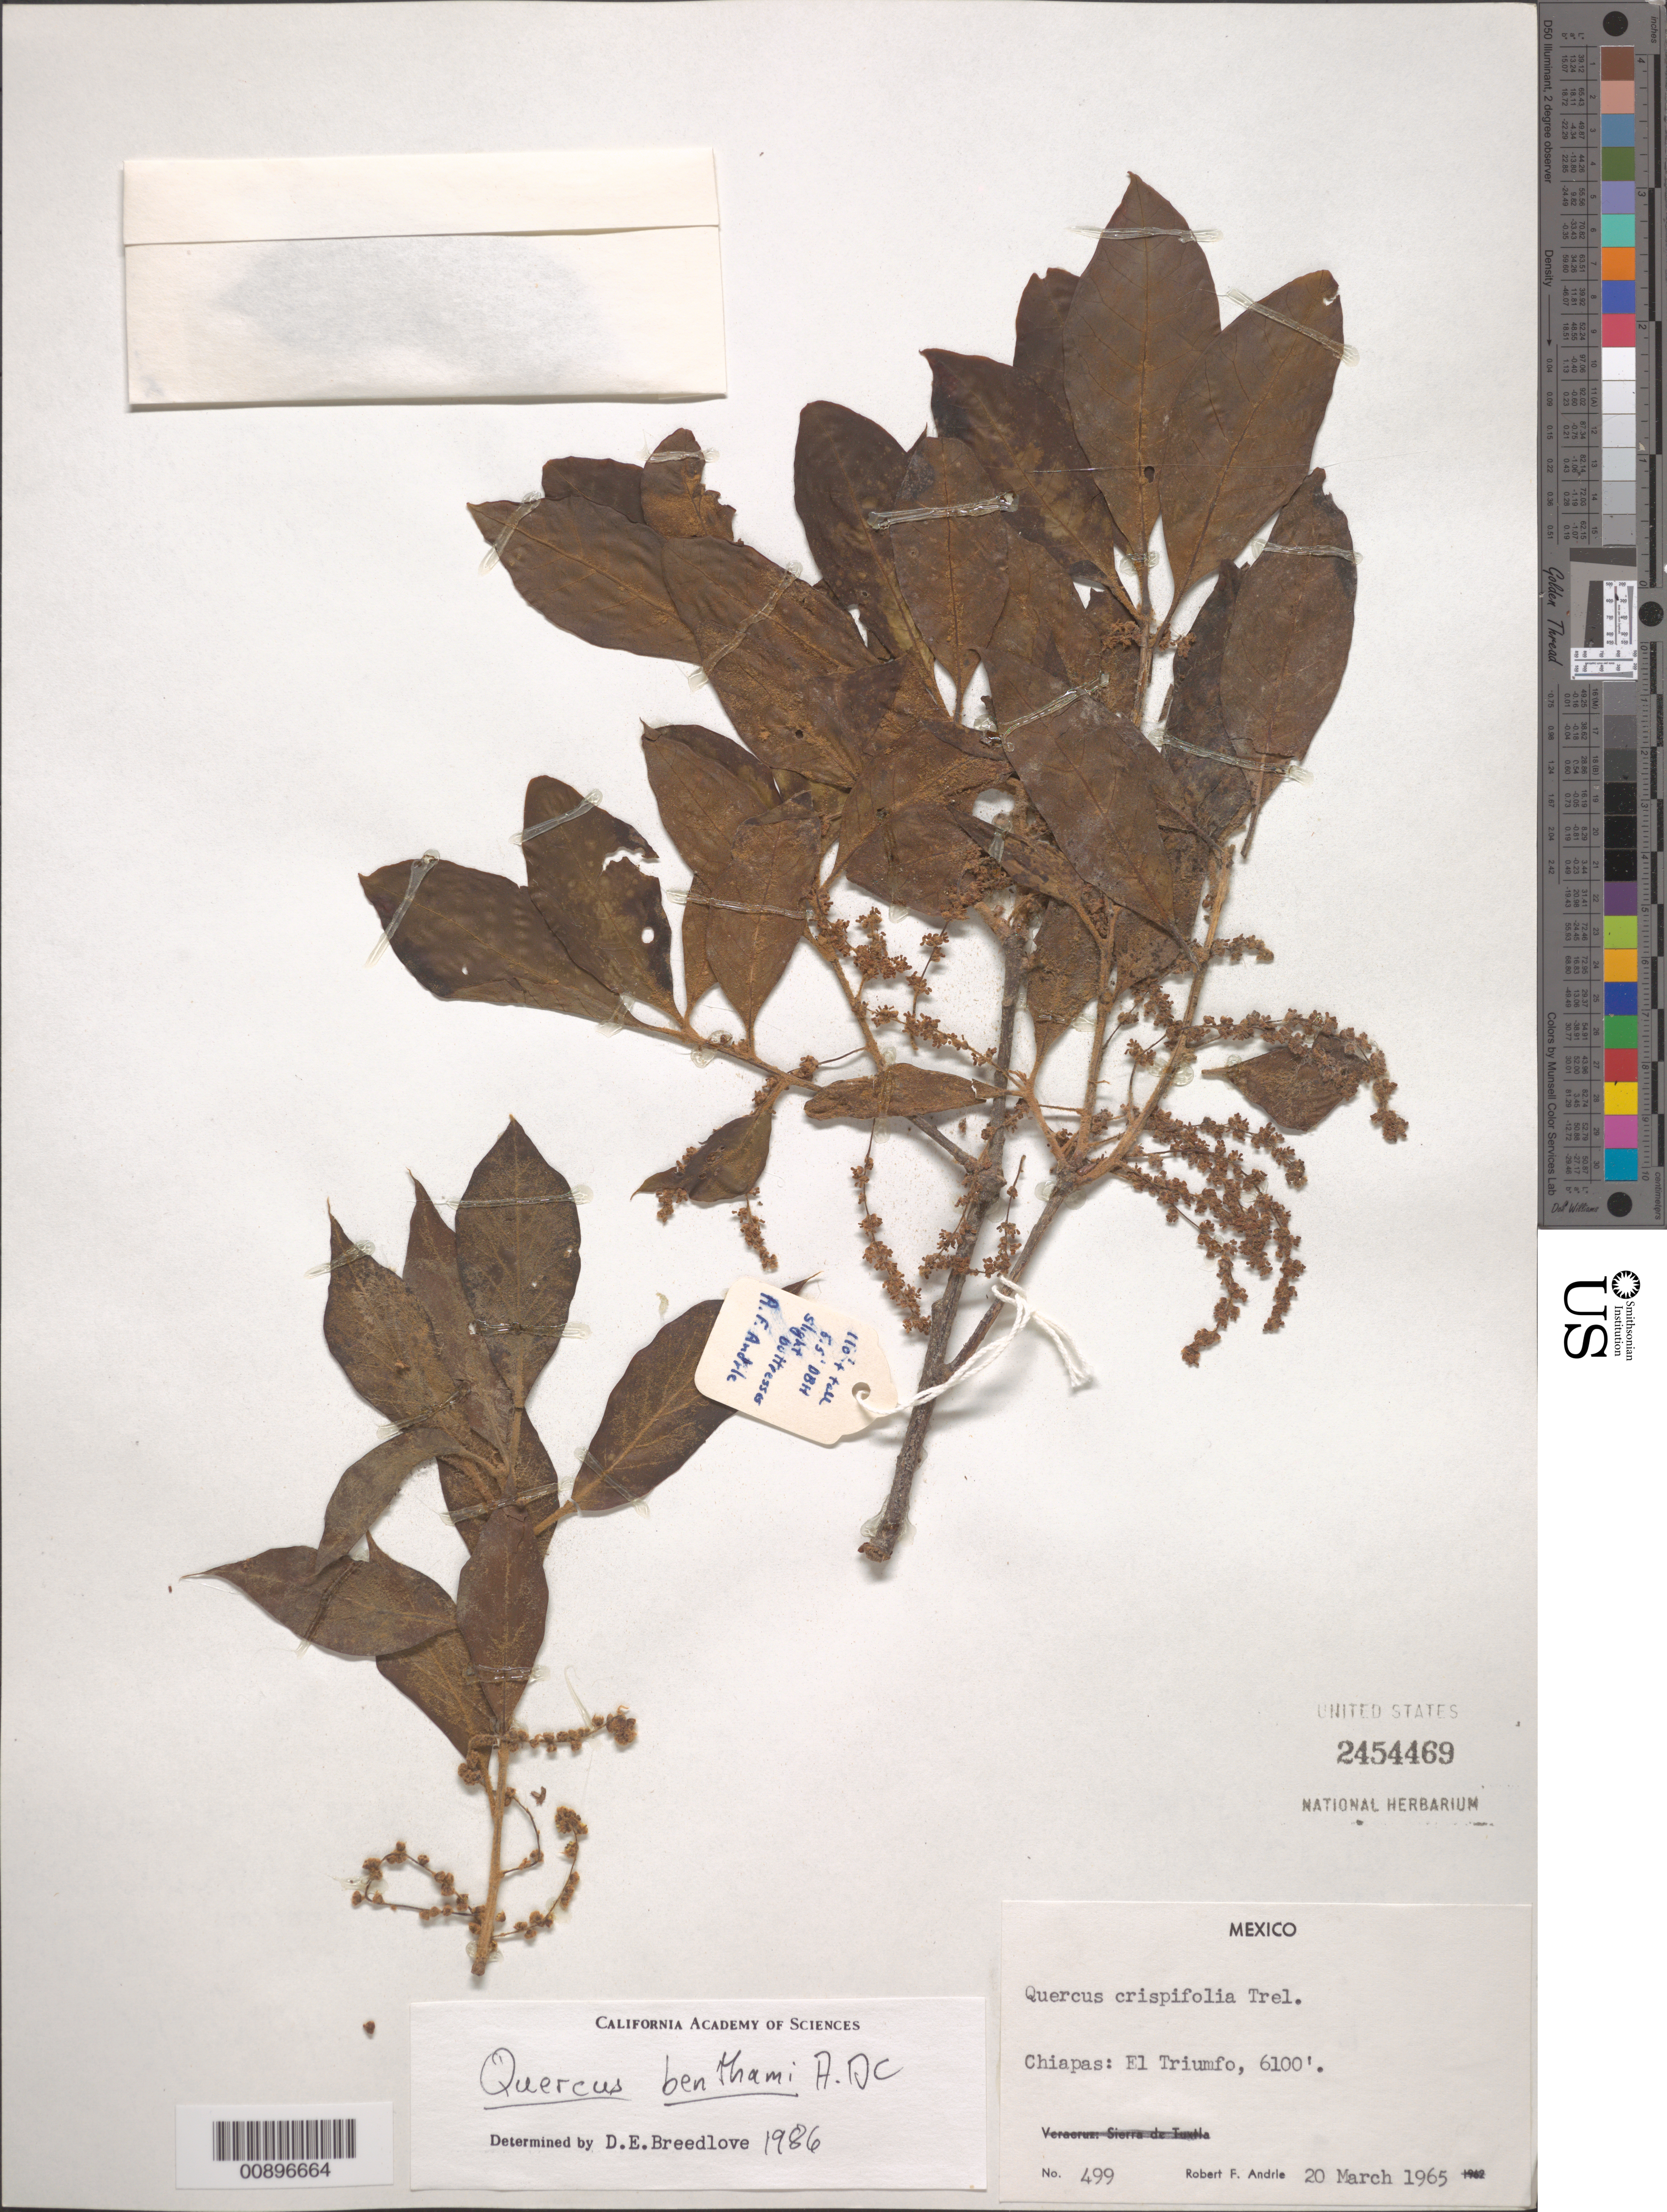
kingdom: Plantae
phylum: Tracheophyta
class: Magnoliopsida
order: Fagales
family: Fagaceae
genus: Quercus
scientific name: Quercus benthamii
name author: A. DC.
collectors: R. Andrle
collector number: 499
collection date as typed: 20 Mar 1965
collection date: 1965-03-20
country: Mexico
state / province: Chiapas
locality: Chiapas: El Triunfo.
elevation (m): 1859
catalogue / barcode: US 2454469